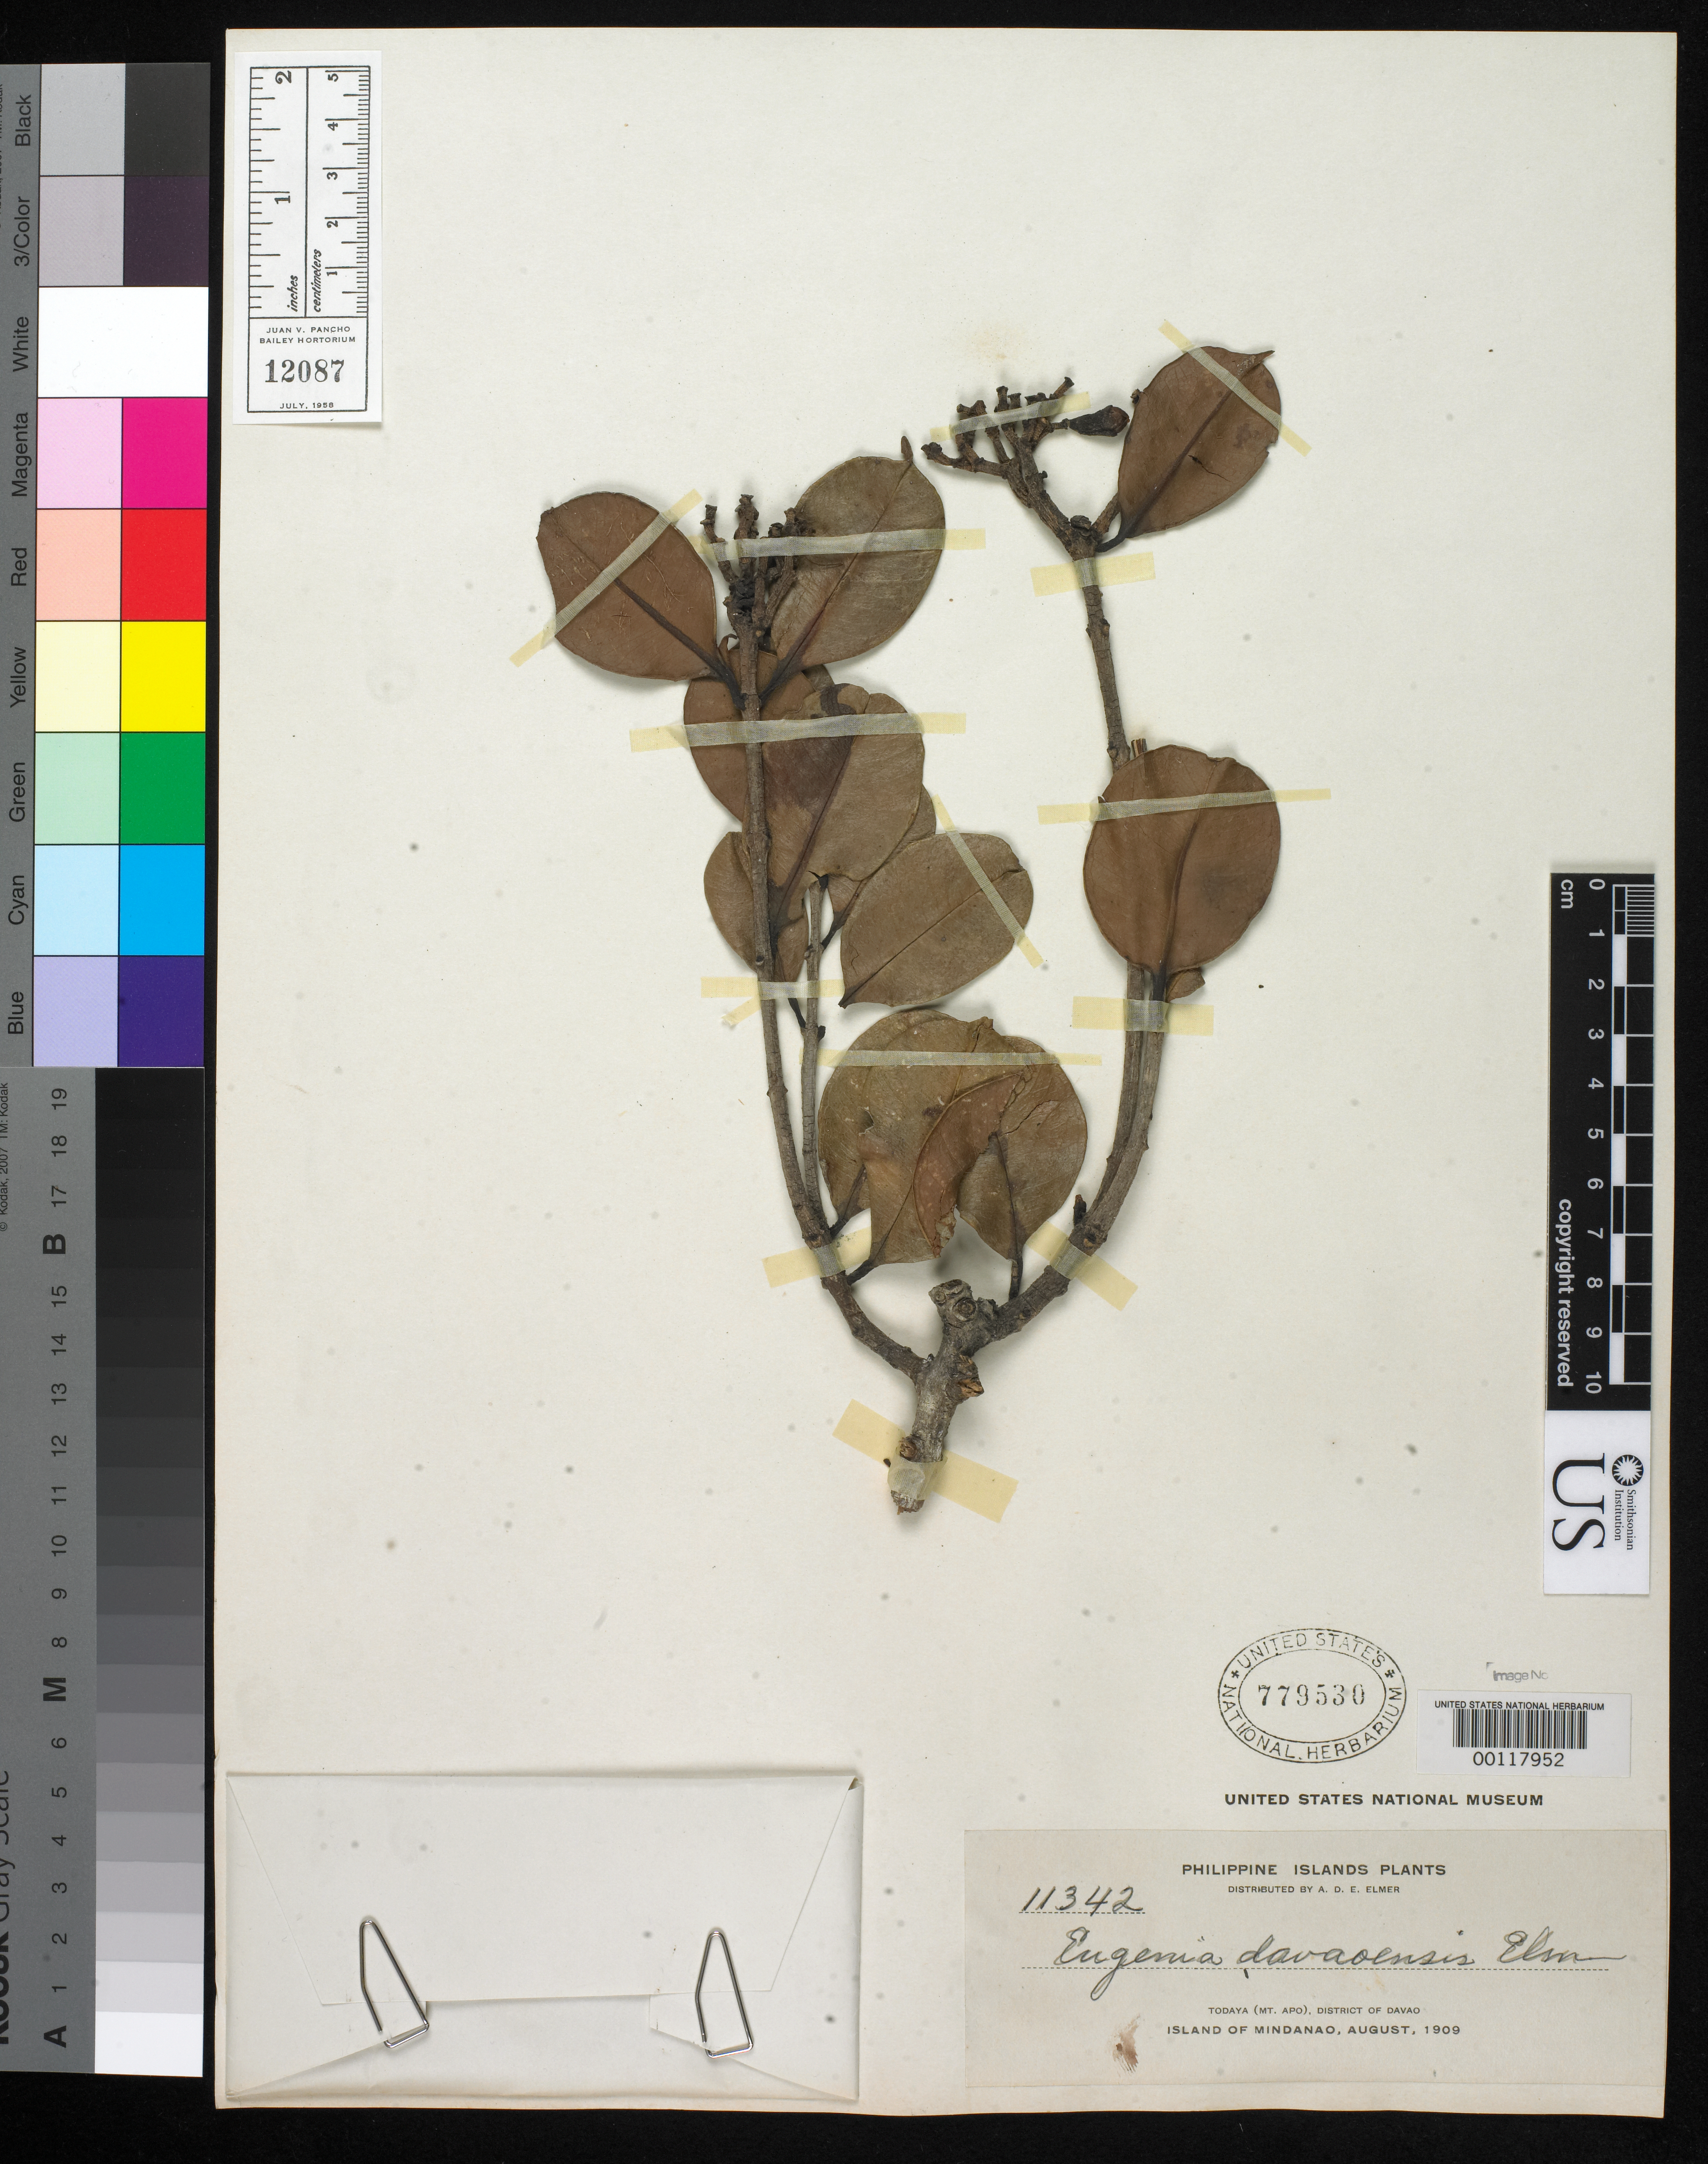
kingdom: Plantae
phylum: Tracheophyta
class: Magnoliopsida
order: Myrtales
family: Myrtaceae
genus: Eugenia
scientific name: Eugenia davaoensis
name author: Elmer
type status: Isotype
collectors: A. D. E. Elmer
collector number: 11342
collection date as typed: Aug 1909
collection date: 1909-08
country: Philippines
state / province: Davao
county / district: Davao del Sur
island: Mindanao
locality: Todaya (Mt. Apo), District of Davao, Island of Mindanao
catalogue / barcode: US 779530